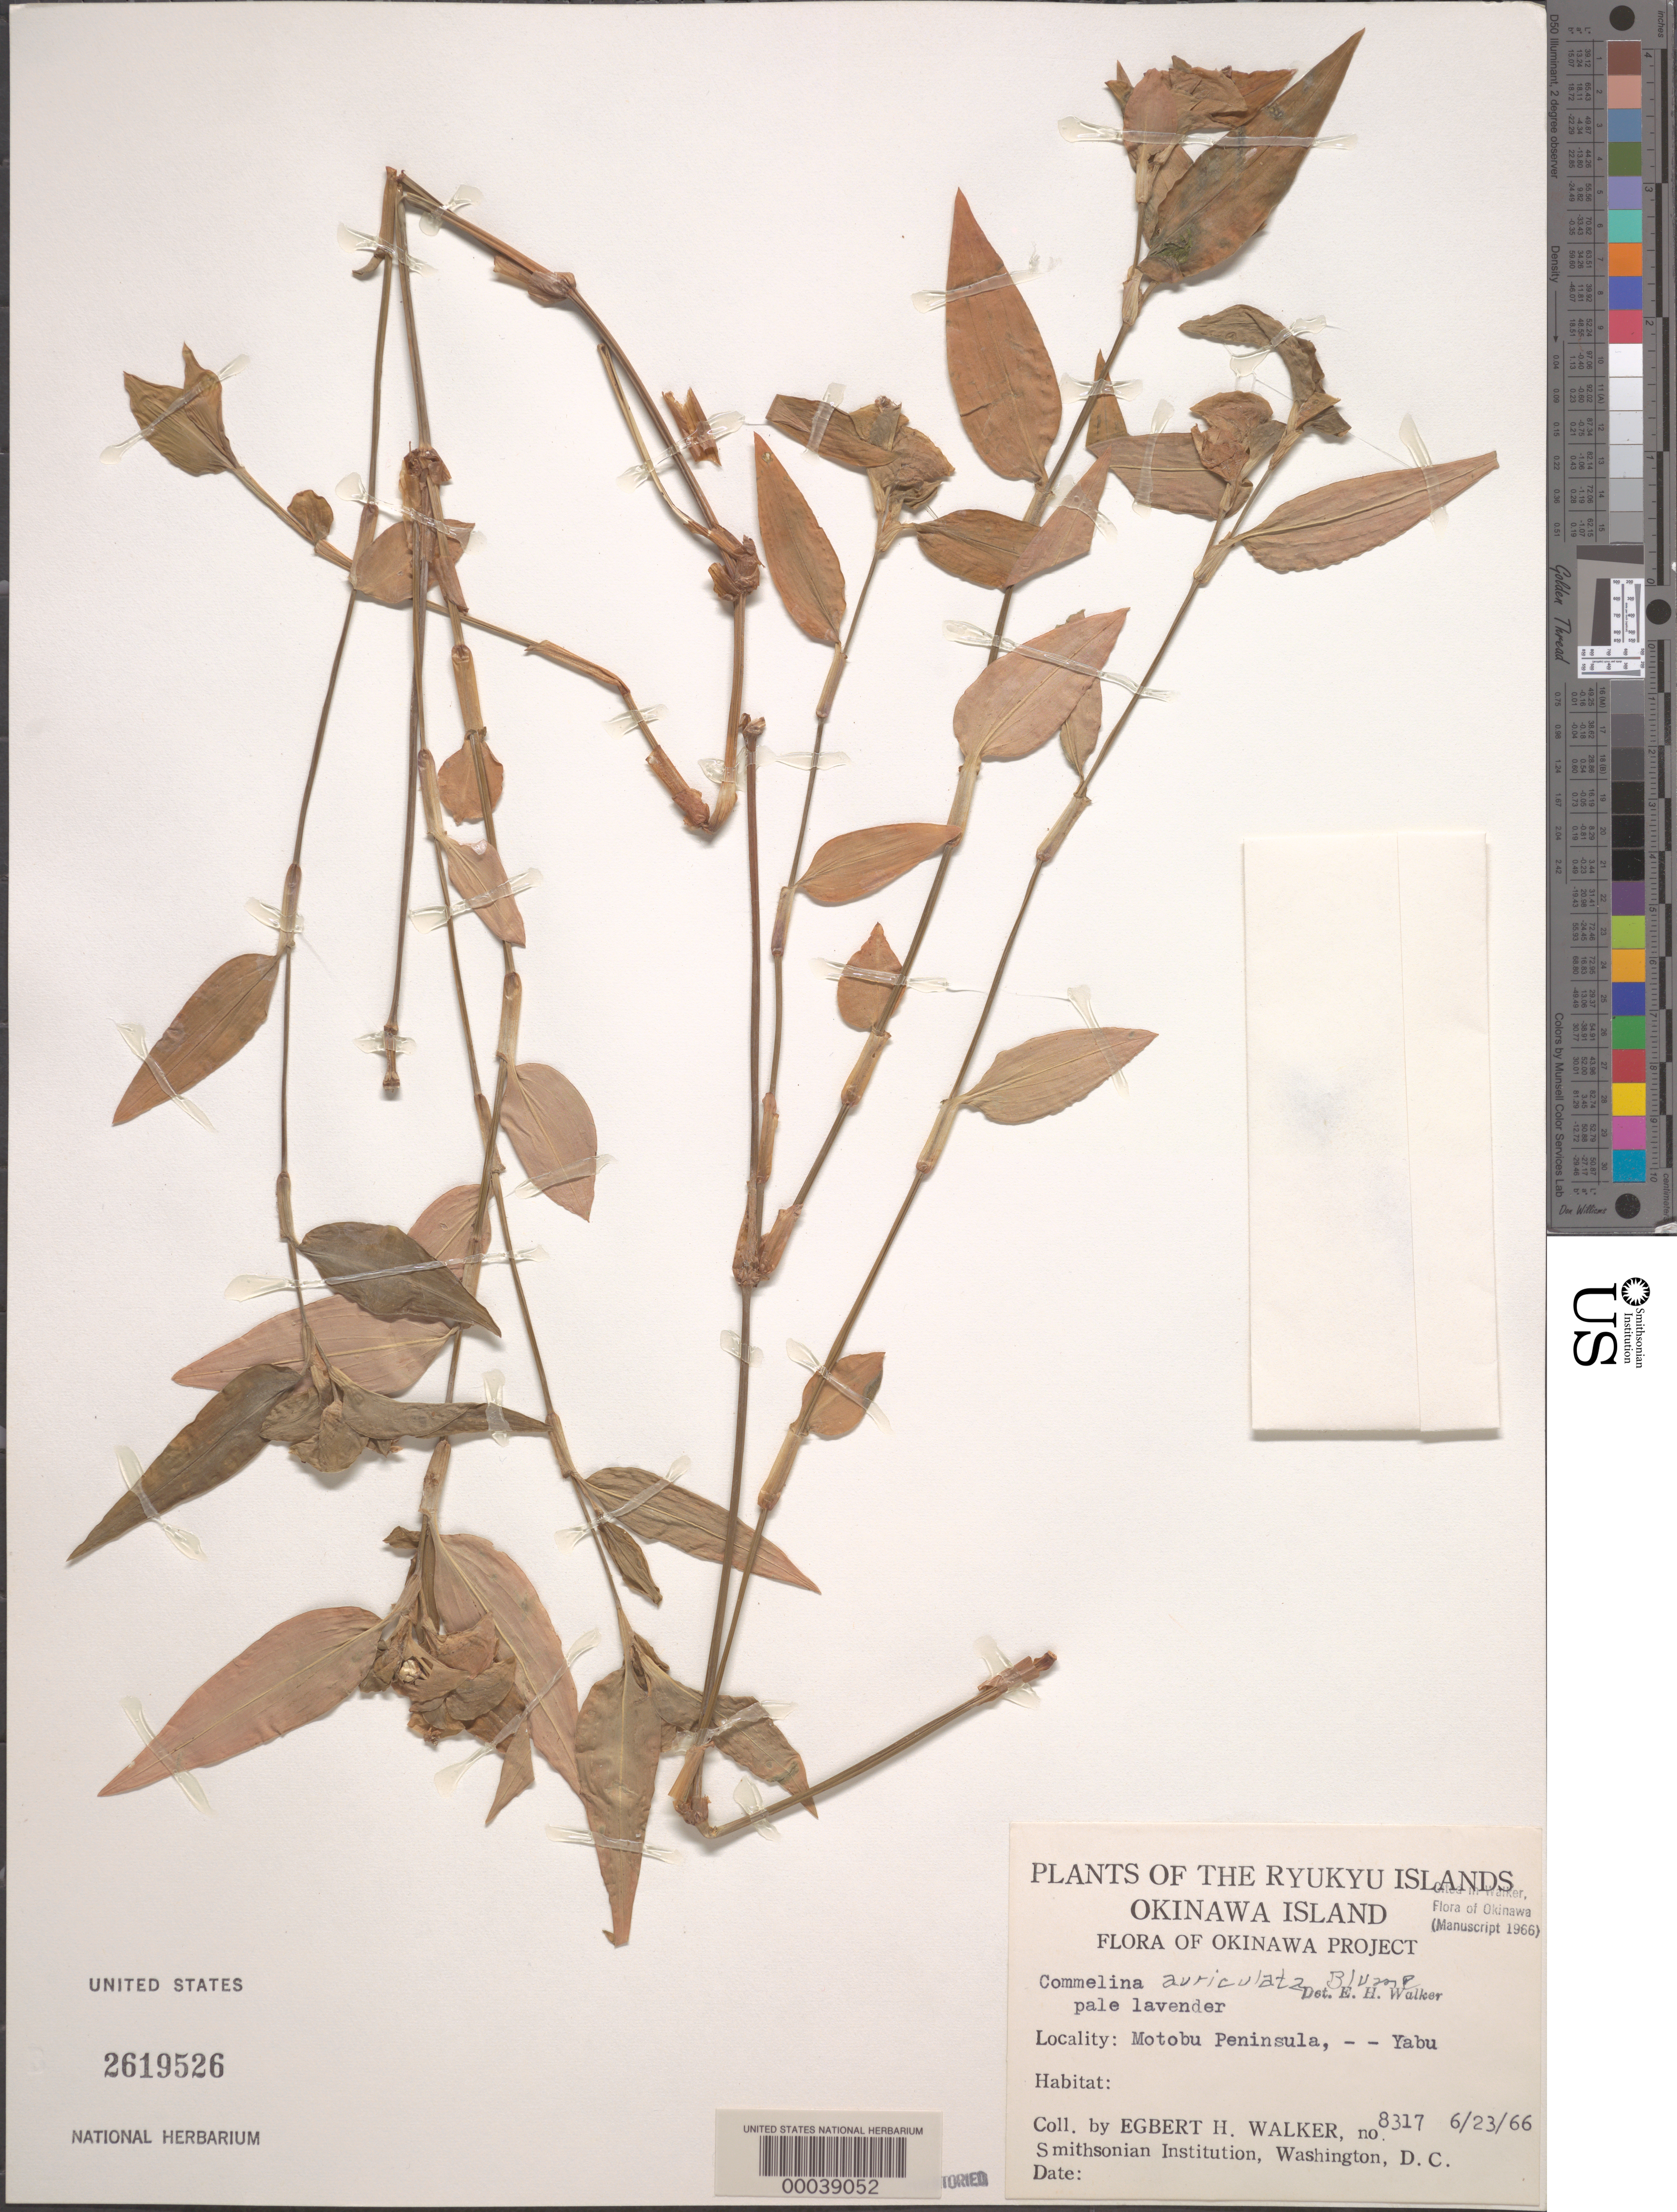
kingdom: Plantae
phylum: Tracheophyta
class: Liliopsida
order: Commelinales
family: Commelinaceae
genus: Commelina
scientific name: Commelina auriculata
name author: Blume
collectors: E. H. Walker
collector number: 8317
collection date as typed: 23 Jun 1966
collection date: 1966-06-23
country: Japan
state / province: Okinawa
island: Ryukyu Is.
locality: Motobu peninsula; yabu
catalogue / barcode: US 2619526